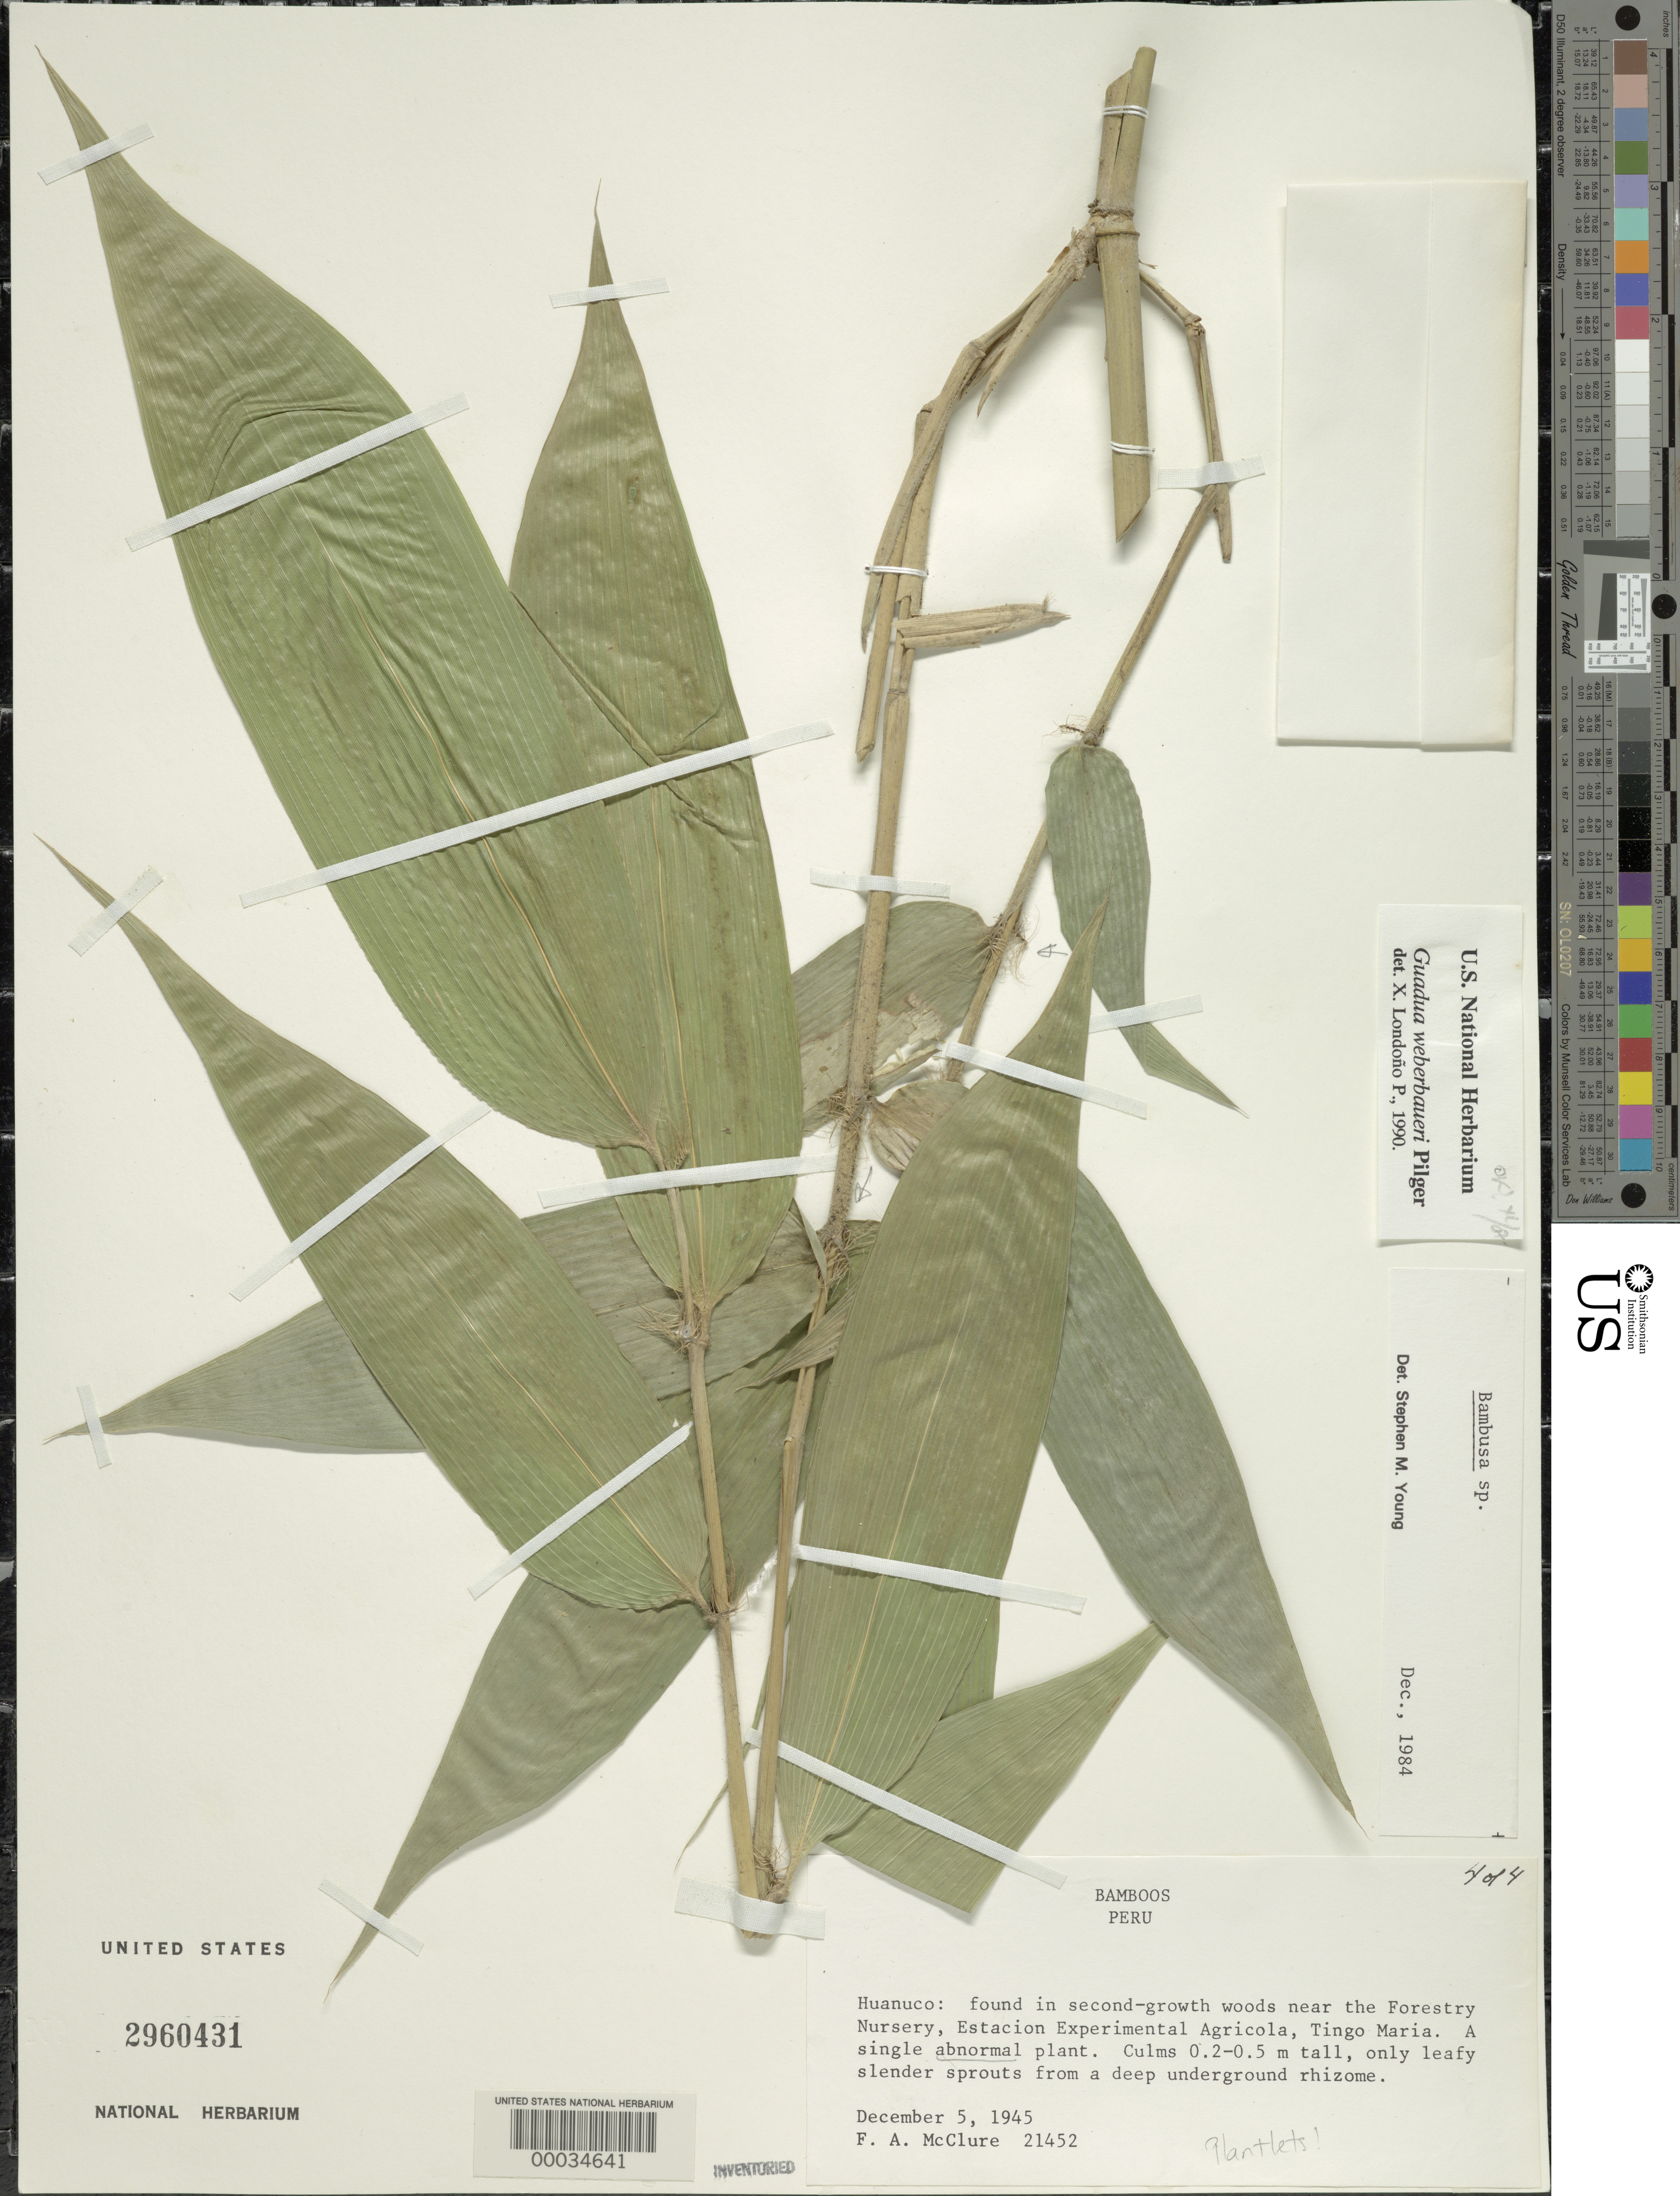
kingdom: Plantae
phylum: Tracheophyta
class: Liliopsida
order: Poales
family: Poaceae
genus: Guadua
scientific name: Guadua weberbaueri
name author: Pilg.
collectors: F. A. McClure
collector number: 21452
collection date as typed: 05 Dec 1945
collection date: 1945-12-05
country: Peru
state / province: Huánuco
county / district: Leoncio Prado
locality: near forestry nursery, Estación Experimental Agrícola, Tingo María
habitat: Second-growth woods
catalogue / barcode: US 2960431